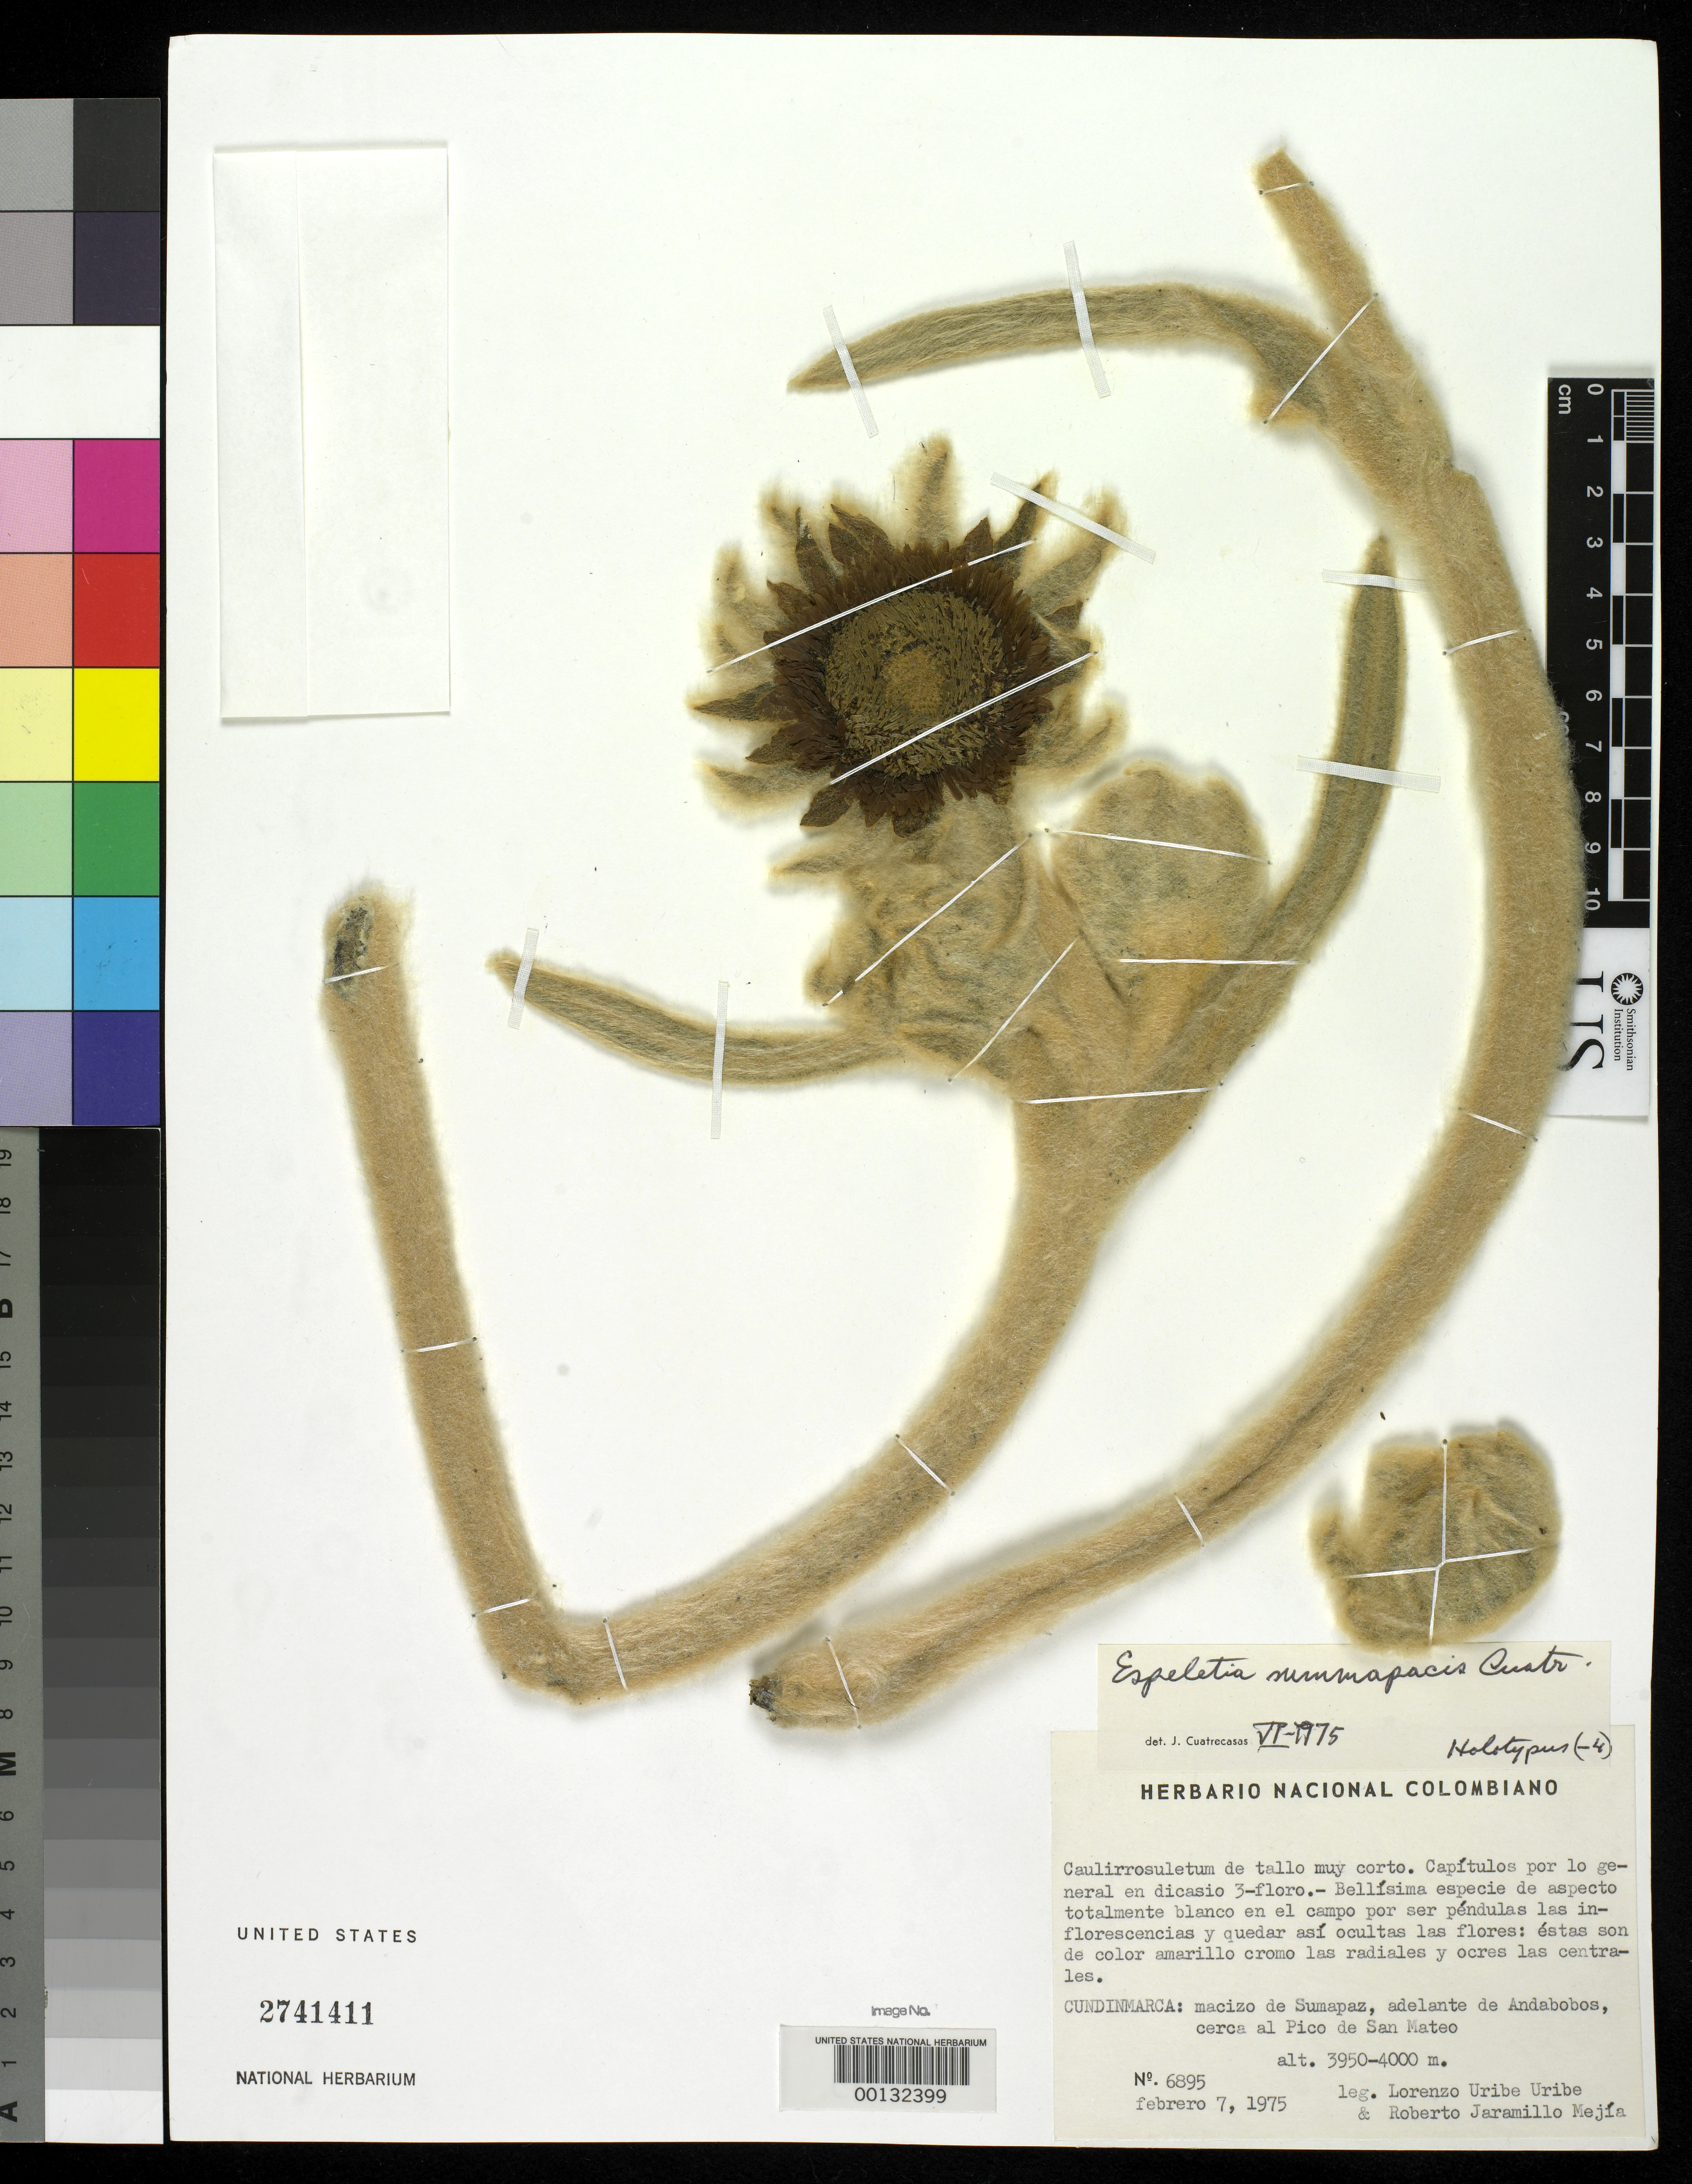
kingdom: Plantae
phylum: Tracheophyta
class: Magnoliopsida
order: Asterales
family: Asteraceae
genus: Espeletia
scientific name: Espeletia summapacis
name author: Cuatrec.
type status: Holotype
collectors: L. Uribe & R. Jaramillo M.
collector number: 6895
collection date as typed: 07 Feb 1975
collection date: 1975-02-07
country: Colombia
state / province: Cundinamarca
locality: Macizo de Sumapaz, Adelante de Andabobos, Cerca al Pico de San Mateo. [Macizo de Sumapaz, in front of Andabobos, near Pico de San Mateo.]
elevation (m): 3950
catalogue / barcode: US 2741411